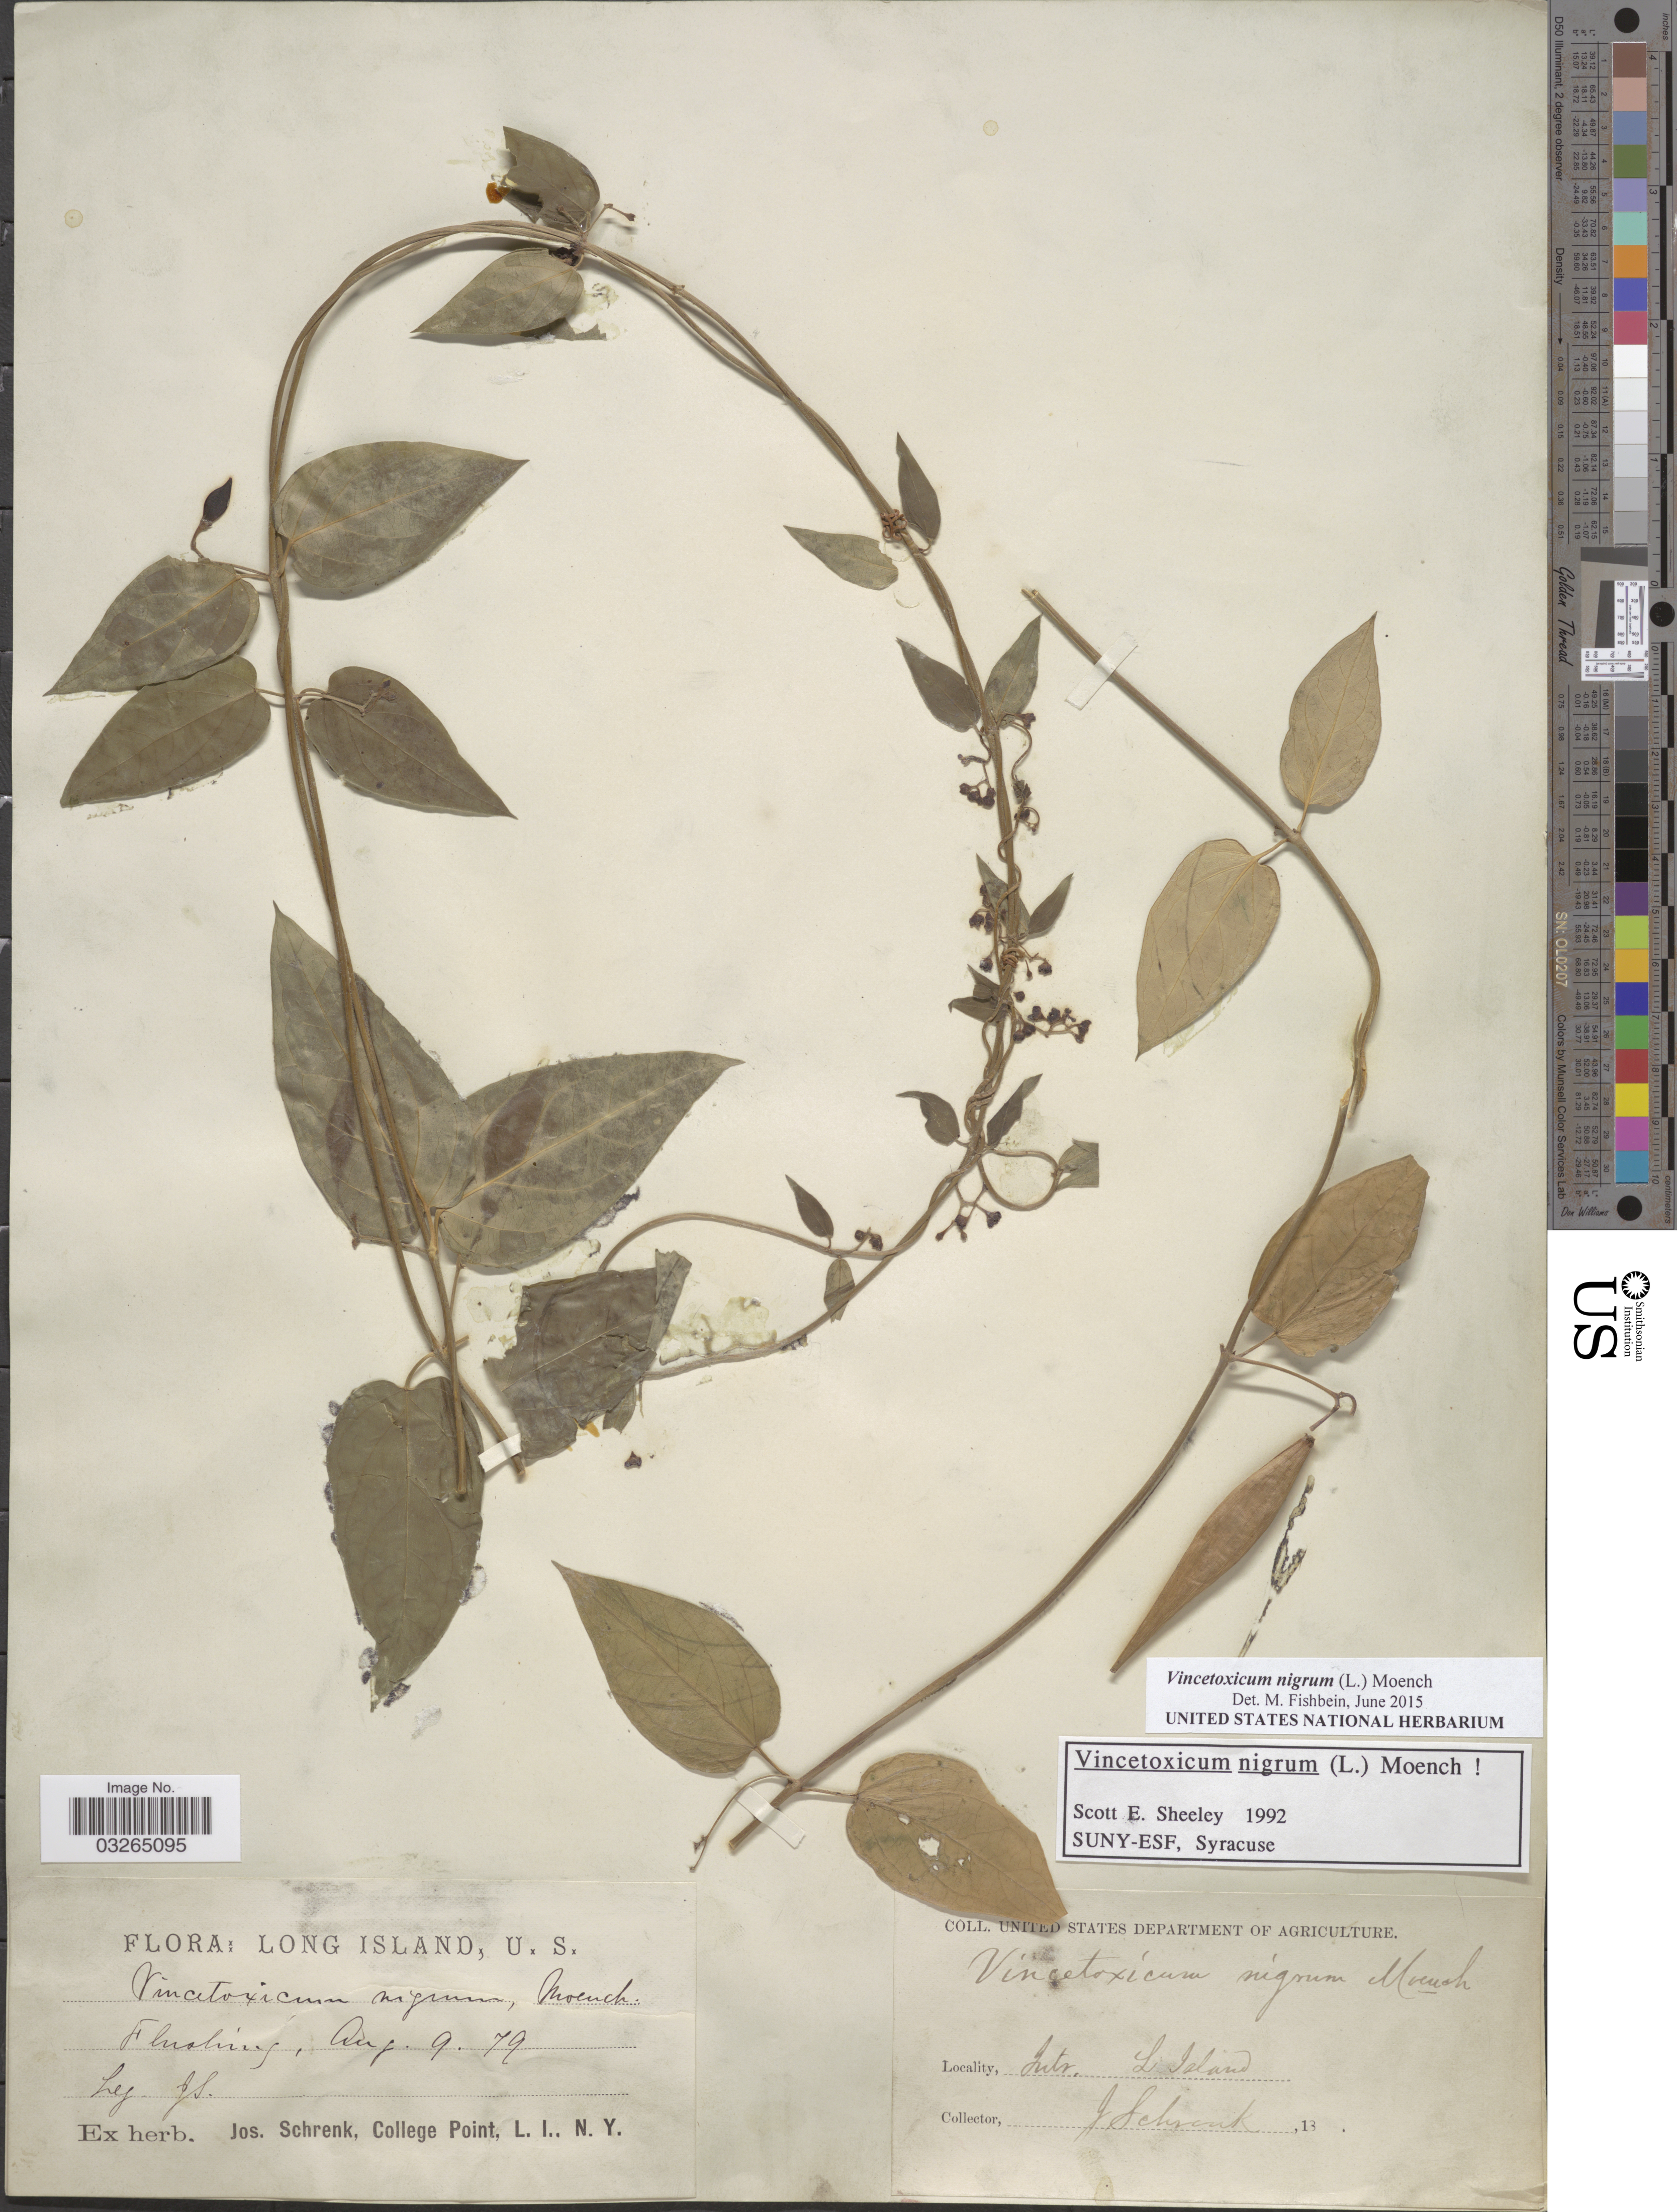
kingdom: Plantae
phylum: Tracheophyta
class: Magnoliopsida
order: Gentianales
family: Apocynaceae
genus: Vincetoxicum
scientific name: Vincetoxicum nigrum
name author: (L.) Moench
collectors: J. Schrenk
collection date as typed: Transcribed d/m/y: 9/8/79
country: United States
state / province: New York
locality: Long Island, Flushing.